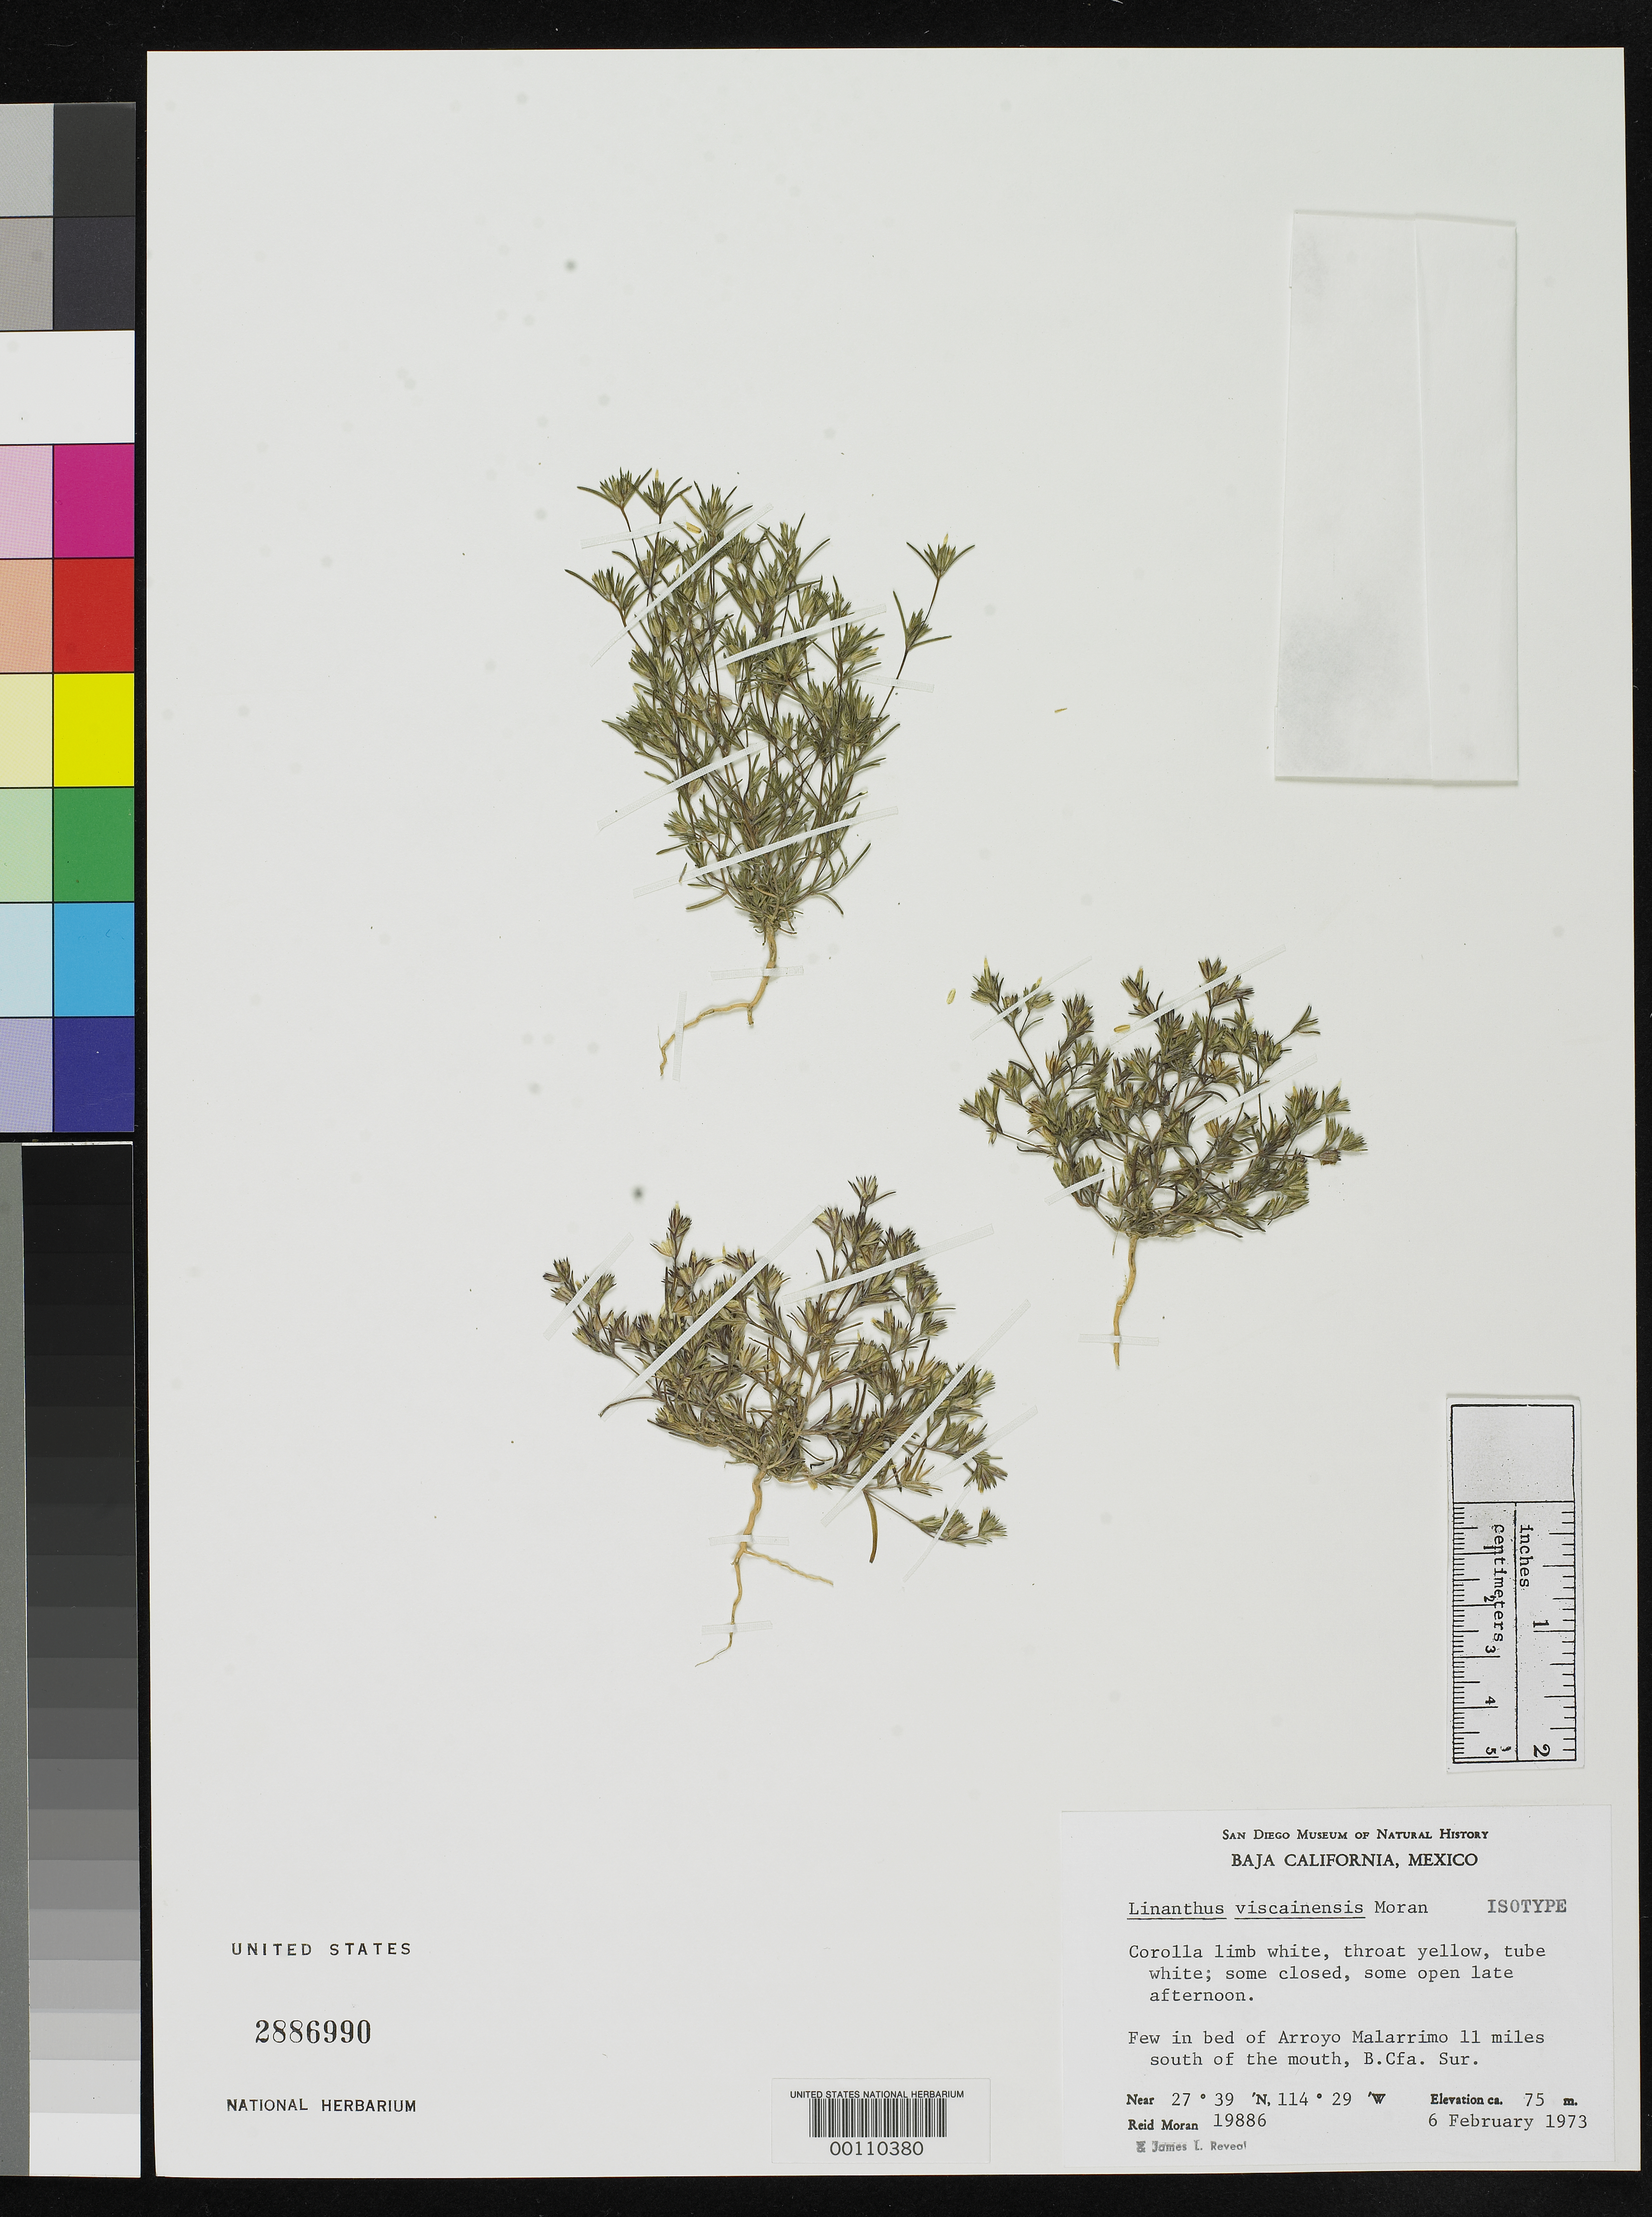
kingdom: Plantae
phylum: Tracheophyta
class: Magnoliopsida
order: Ericales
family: Polemoniaceae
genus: Linanthus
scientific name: Linanthus viscainensis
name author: Moran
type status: Isotype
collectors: R. V. Moran & J. L. Reveal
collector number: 19868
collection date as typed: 06 Feb 1973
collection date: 1973-02-06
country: Mexico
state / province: Baja California Sur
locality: Arroyo Malarrimo, S of the mouth.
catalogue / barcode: US 2886990